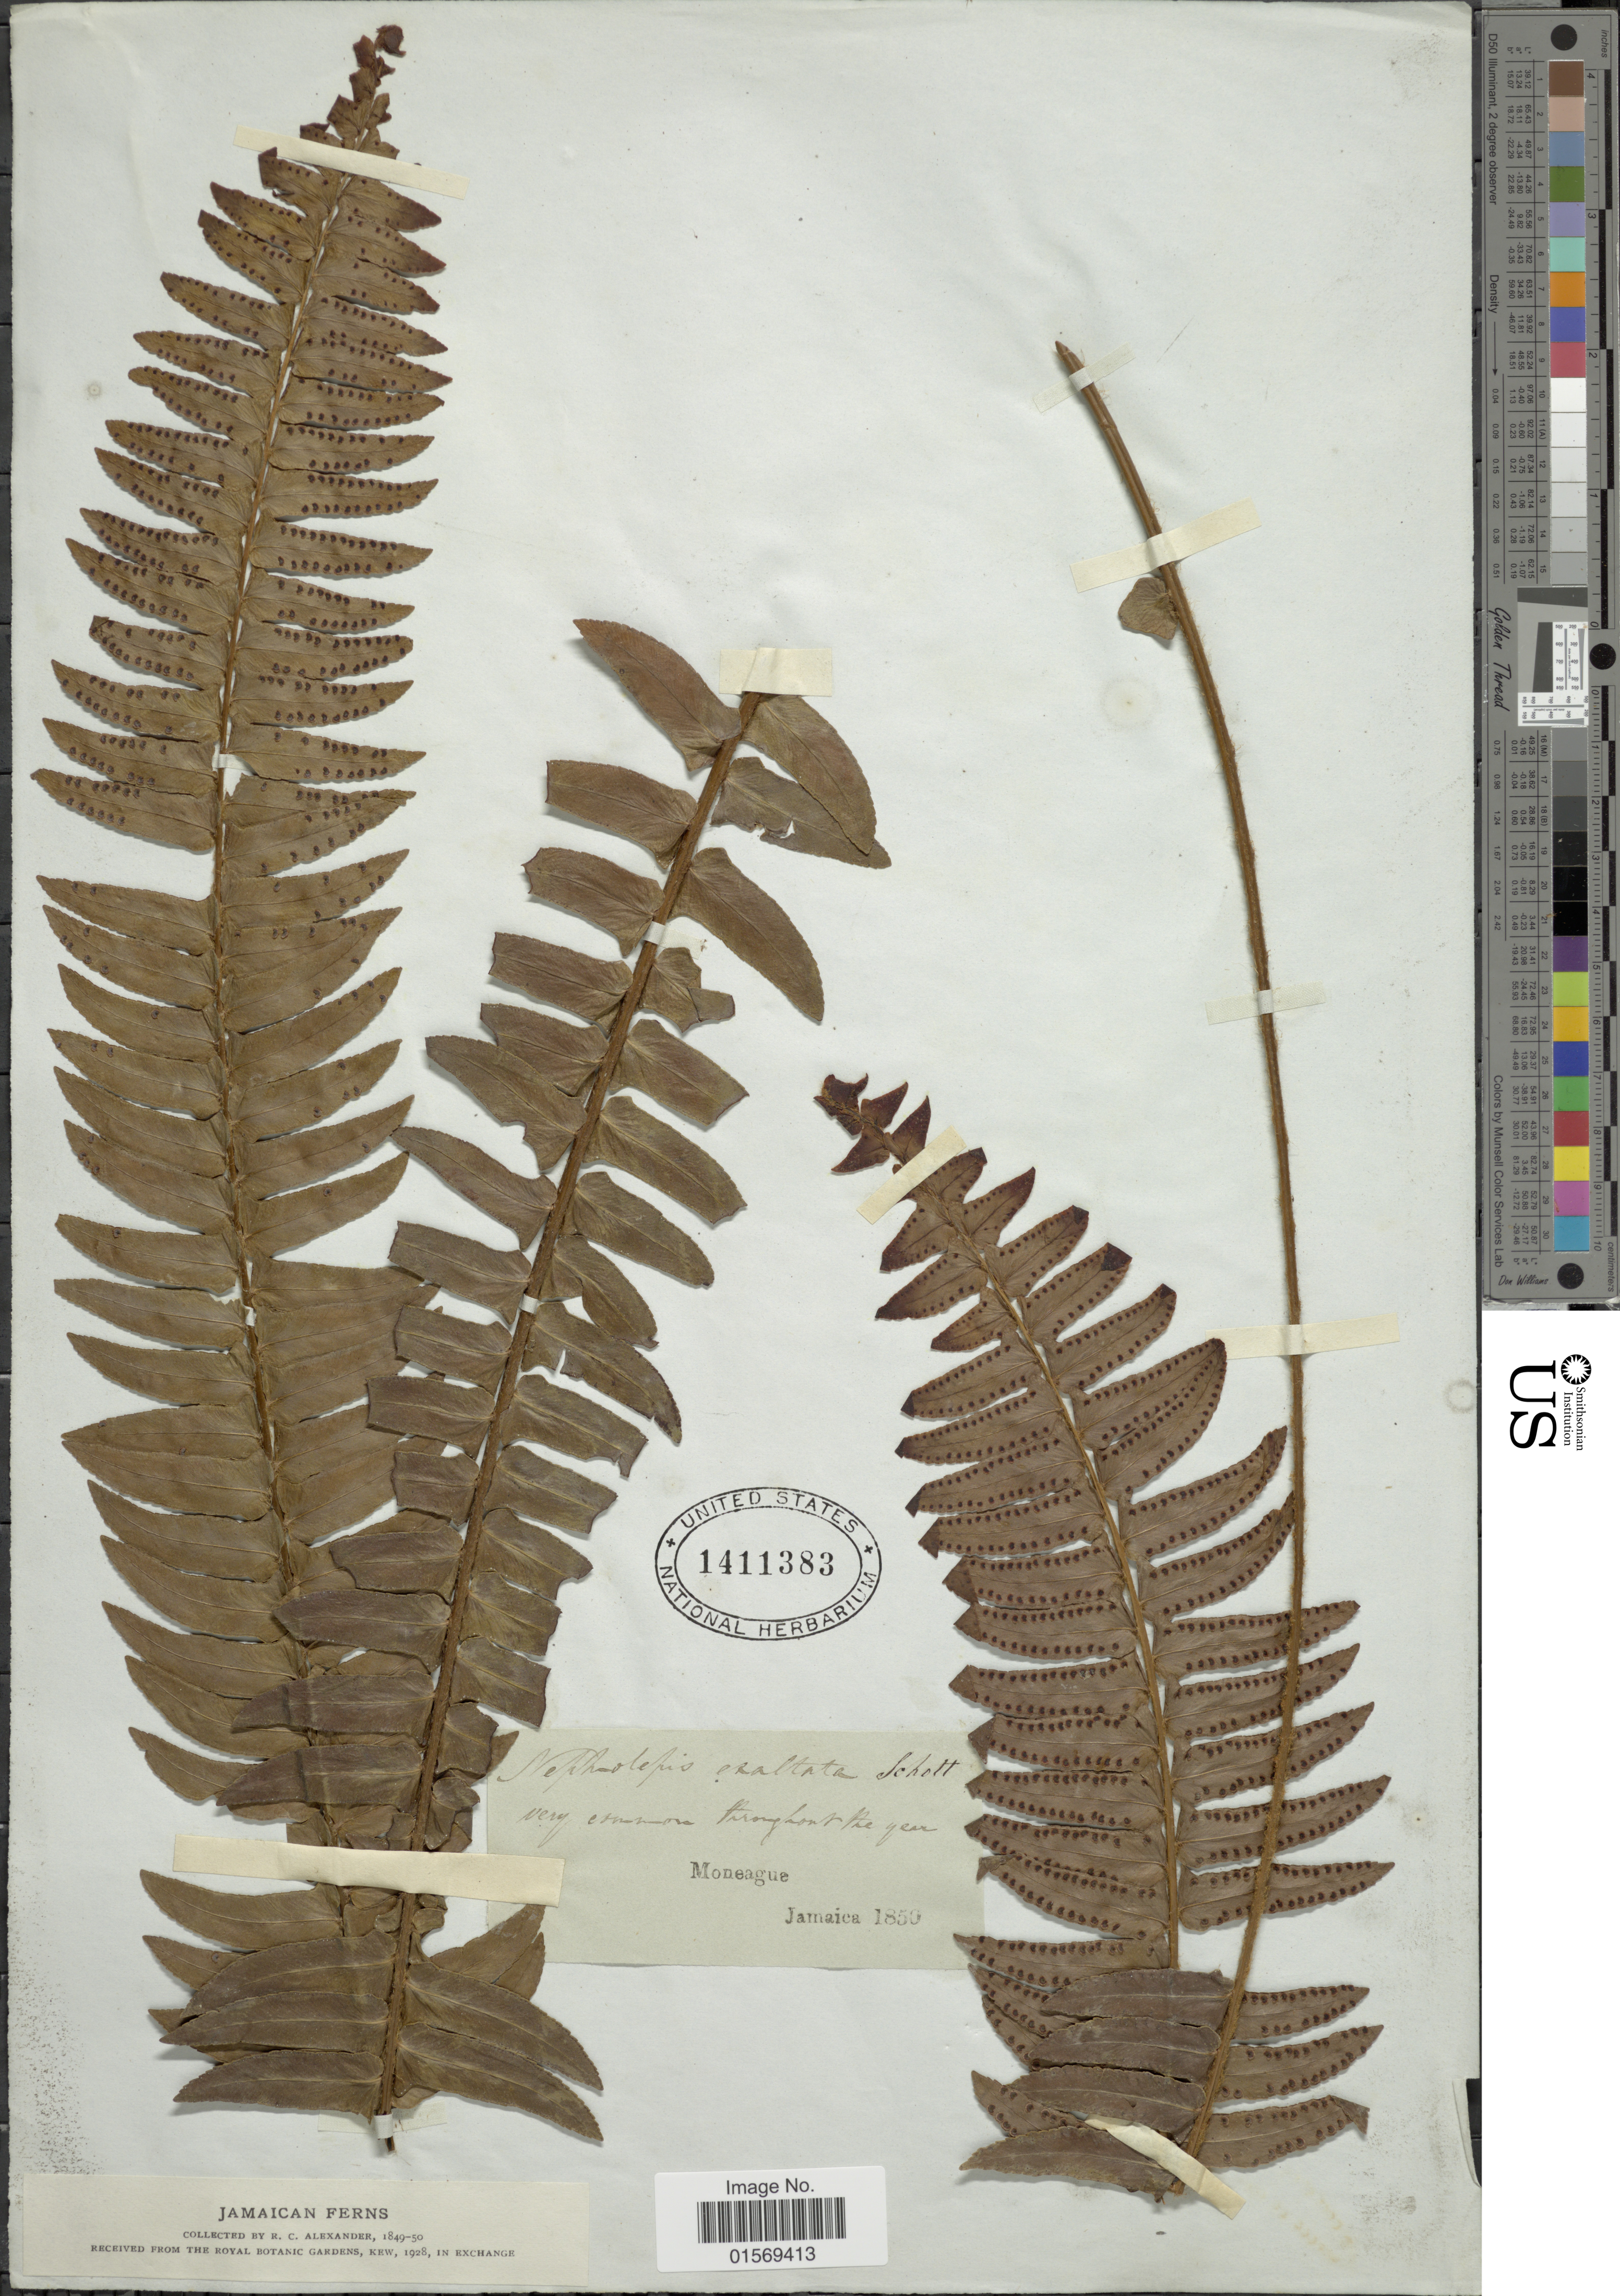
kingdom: Plantae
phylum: Tracheophyta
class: Polypodiopsida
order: Polypodiales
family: Nephrolepidaceae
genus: Nephrolepis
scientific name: Nephrolepis exaltata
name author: (L.) Schott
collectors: R. C. Alexander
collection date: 1850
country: Jamaica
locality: Moneague. Jamaica.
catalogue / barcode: US 1411383